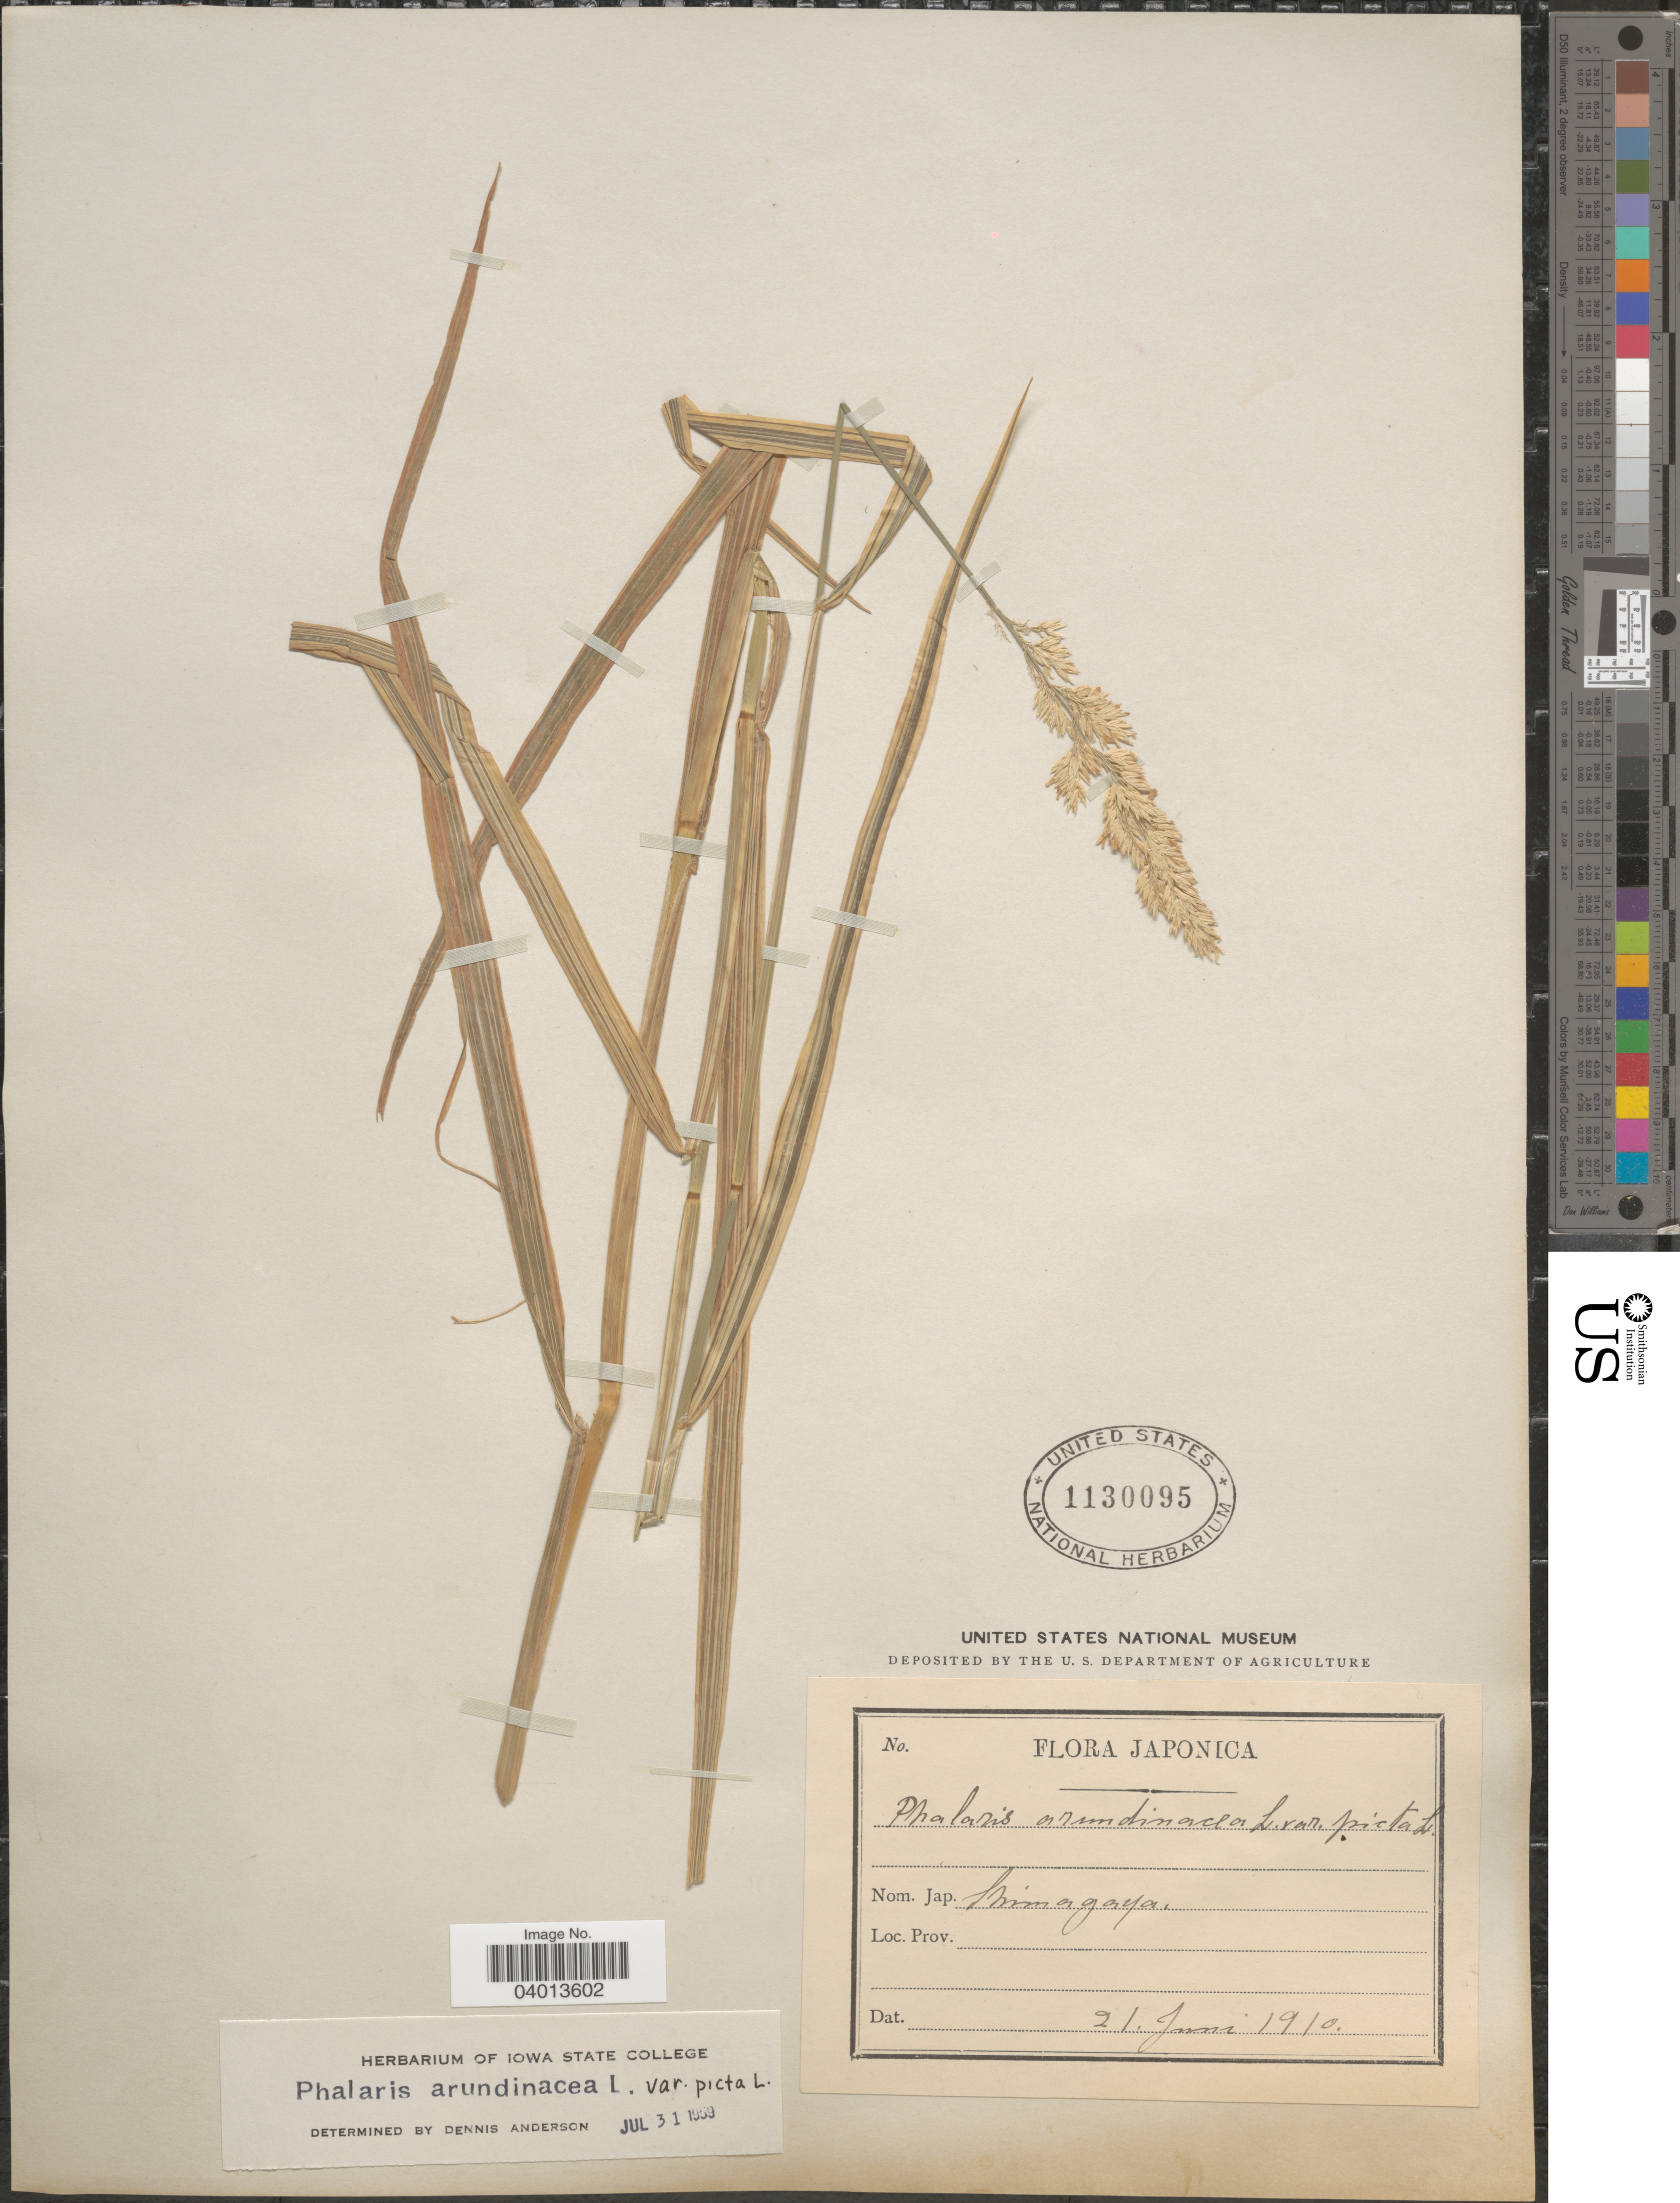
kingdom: Plantae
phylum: Tracheophyta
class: Liliopsida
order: Poales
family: Poaceae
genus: Phalaris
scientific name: Phalaris arundinacea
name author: L.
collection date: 1910-06-21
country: Japan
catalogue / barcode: US 1130095